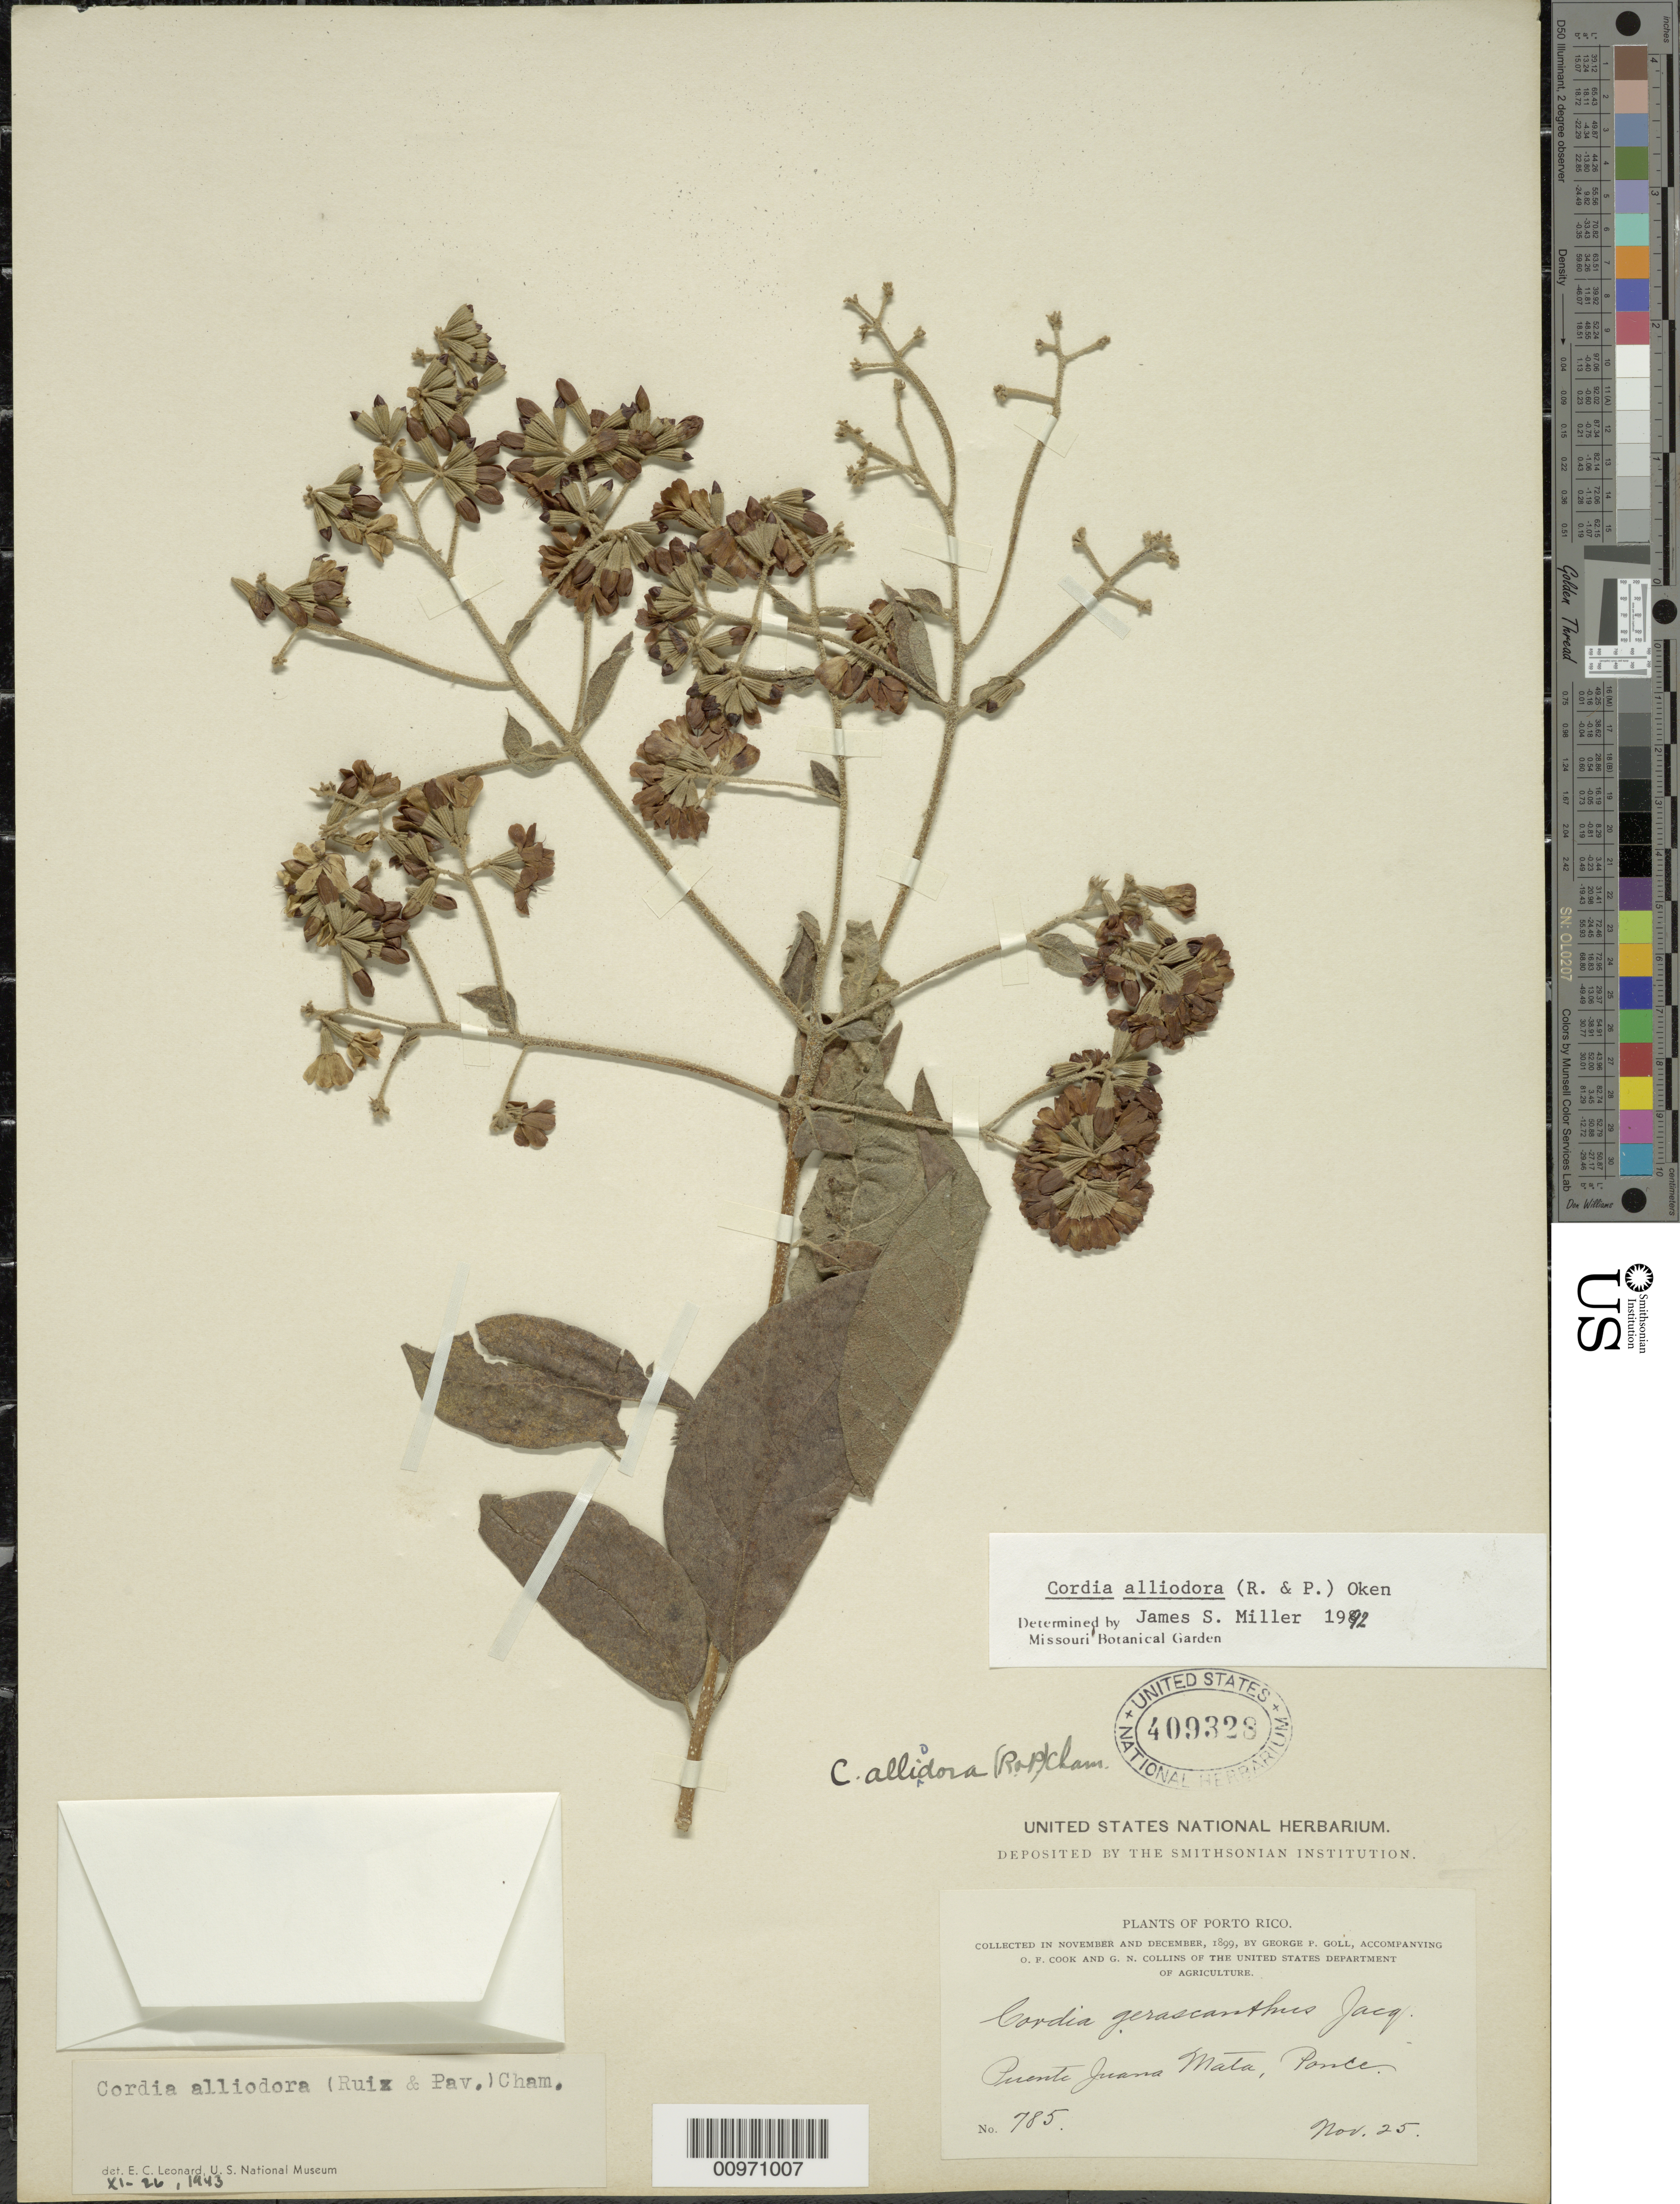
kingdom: Plantae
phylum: Tracheophyta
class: Magnoliopsida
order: Boraginales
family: Cordiaceae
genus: Cordia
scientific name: Cordia alliodora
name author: (Ruiz & Pav.) Oken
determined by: Miller, James S., (MO), Missouri Botanical Garden (UNITED STATES)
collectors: G. Goll, O. F. Cook & G. N. Collins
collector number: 785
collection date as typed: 25 Nov 1899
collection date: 1899-11-25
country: Puerto Rico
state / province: Ponce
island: Puerto Rico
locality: Puente Juano Mata, Ponce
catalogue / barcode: US 409328